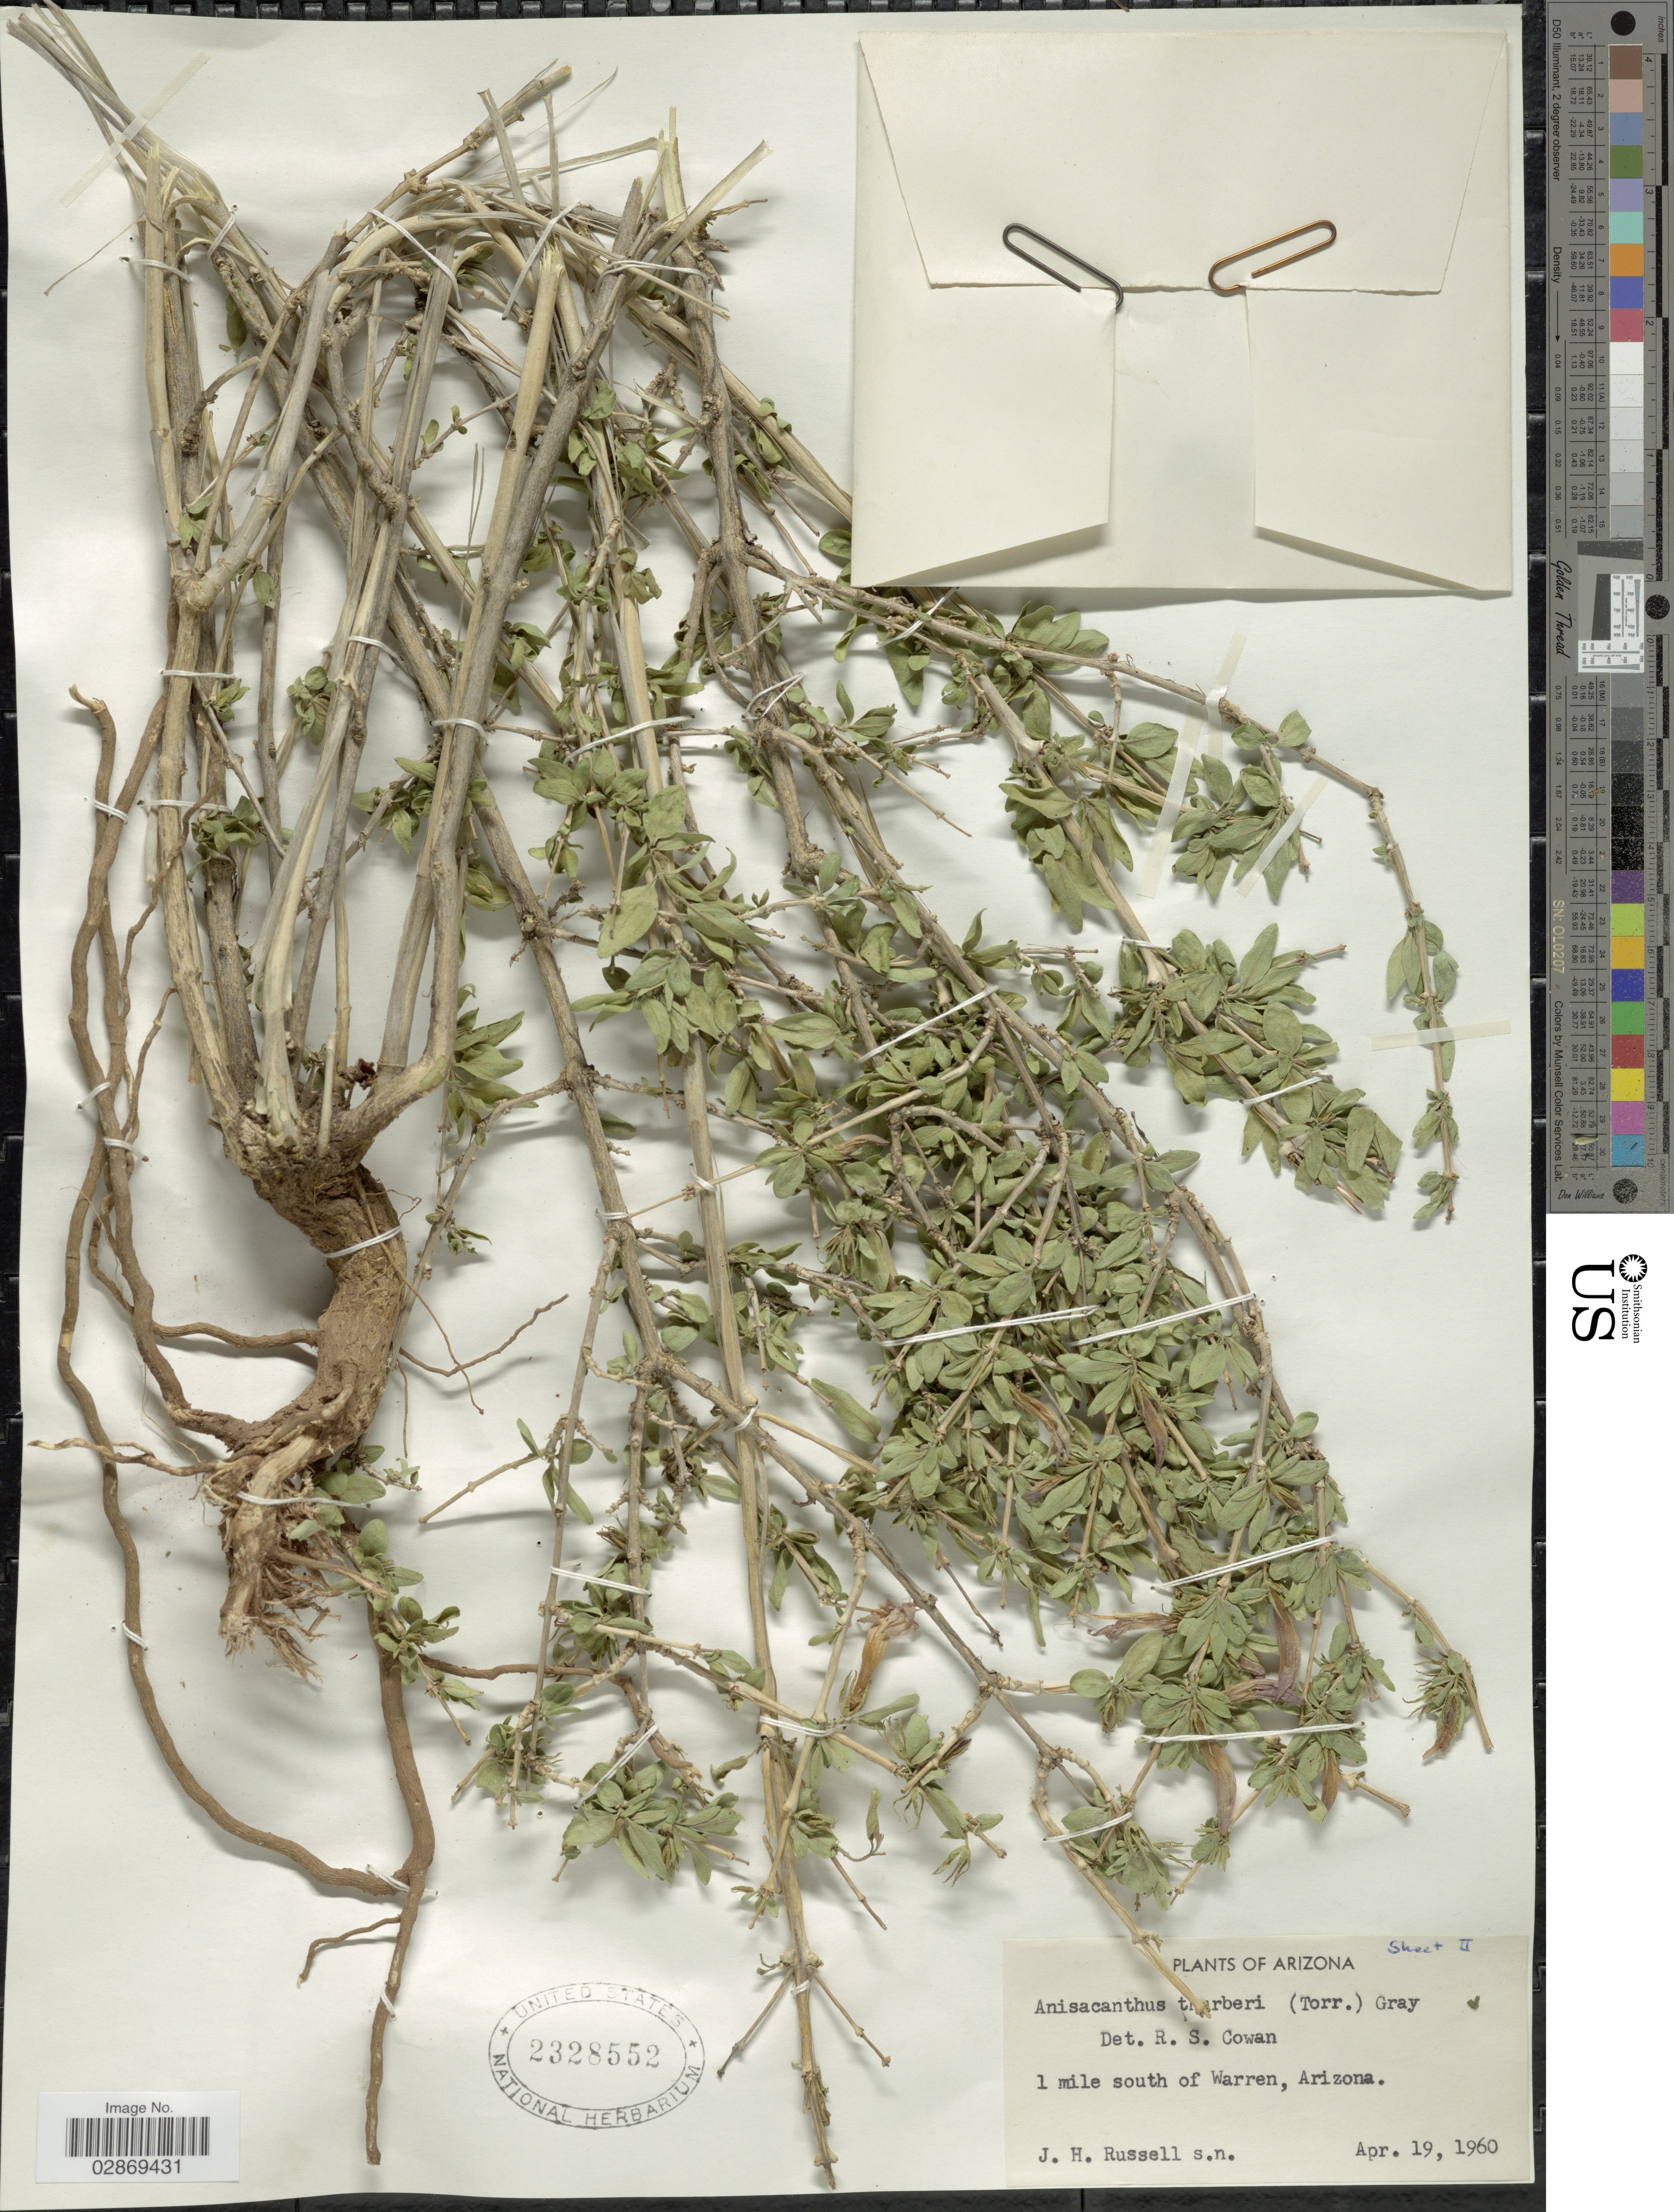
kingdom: Plantae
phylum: Tracheophyta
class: Magnoliopsida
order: Lamiales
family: Acanthaceae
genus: Anisacanthus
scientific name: Anisacanthus thurberi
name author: (Torr.) A. Gray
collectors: J. Russell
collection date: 1960-04-19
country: United States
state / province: Arizona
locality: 1 mile south of Warren, Ariz.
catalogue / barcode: US 2328552